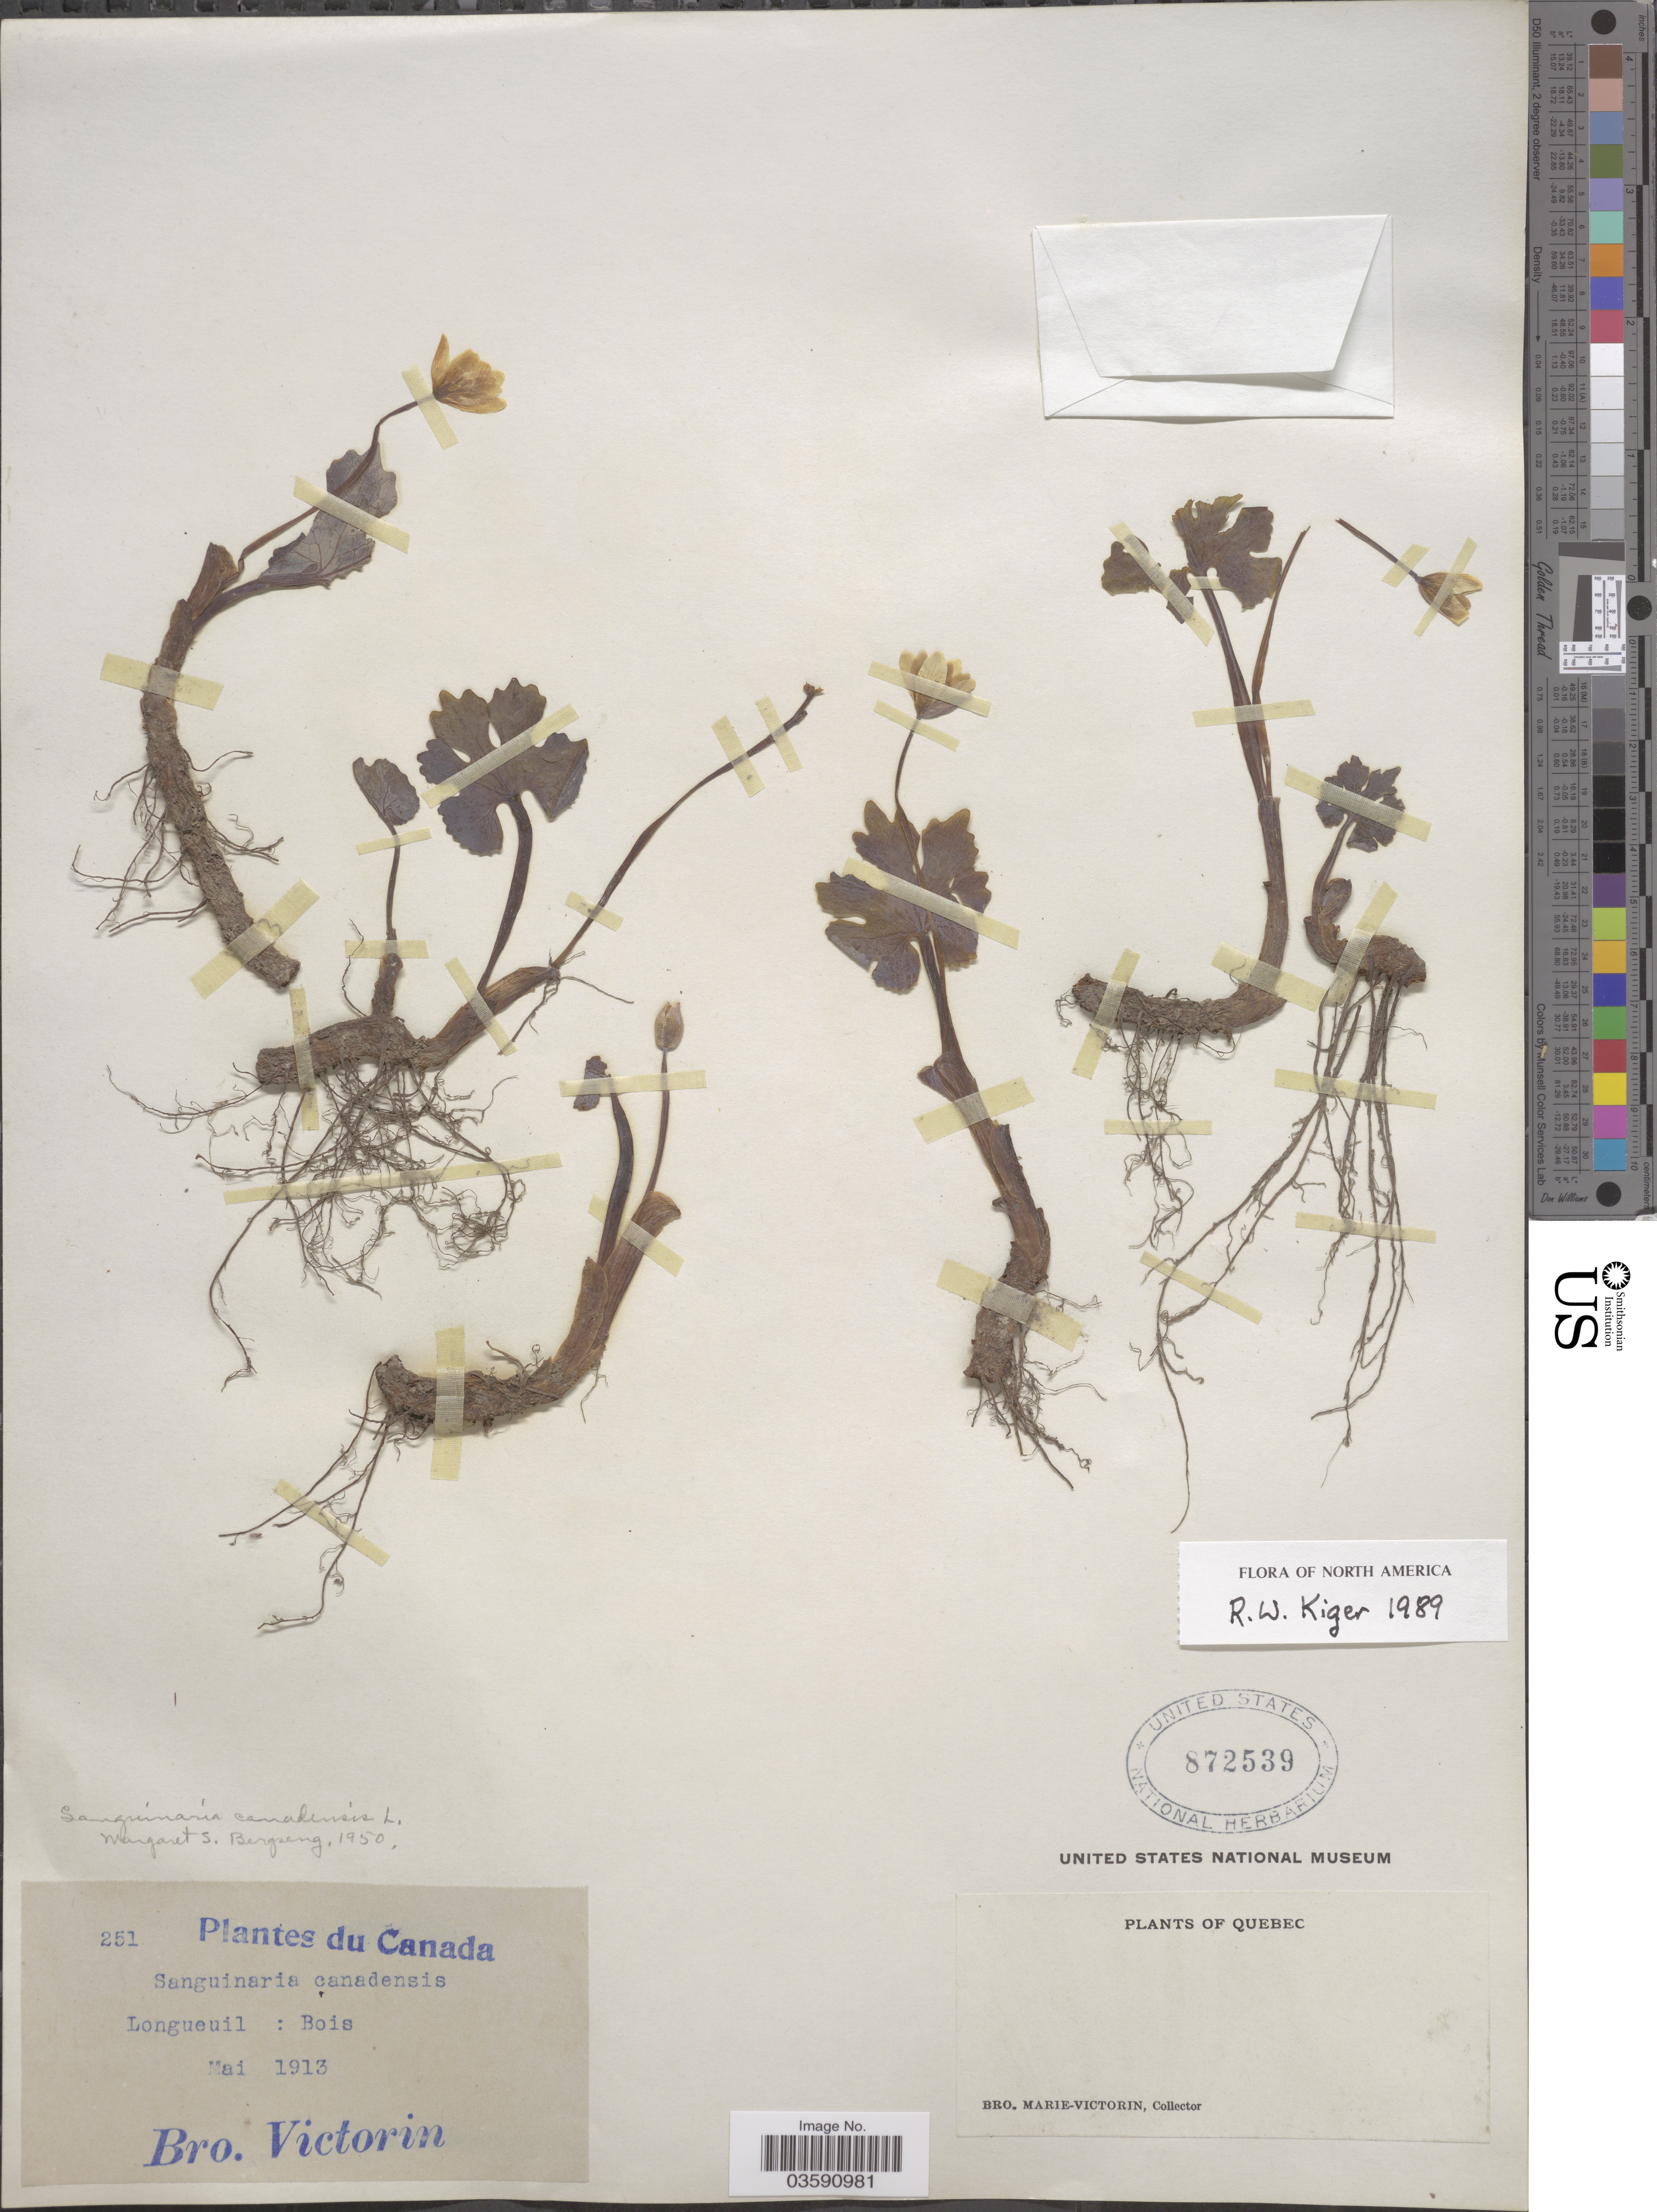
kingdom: Plantae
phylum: Tracheophyta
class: Magnoliopsida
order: Ranunculales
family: Papaveraceae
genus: Sanguinaria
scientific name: Sanguinaria canadensis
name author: L.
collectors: B. Victorin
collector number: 251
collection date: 1913-05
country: Canada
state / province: Quebec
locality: Longueuil: Bois.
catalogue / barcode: US 872539